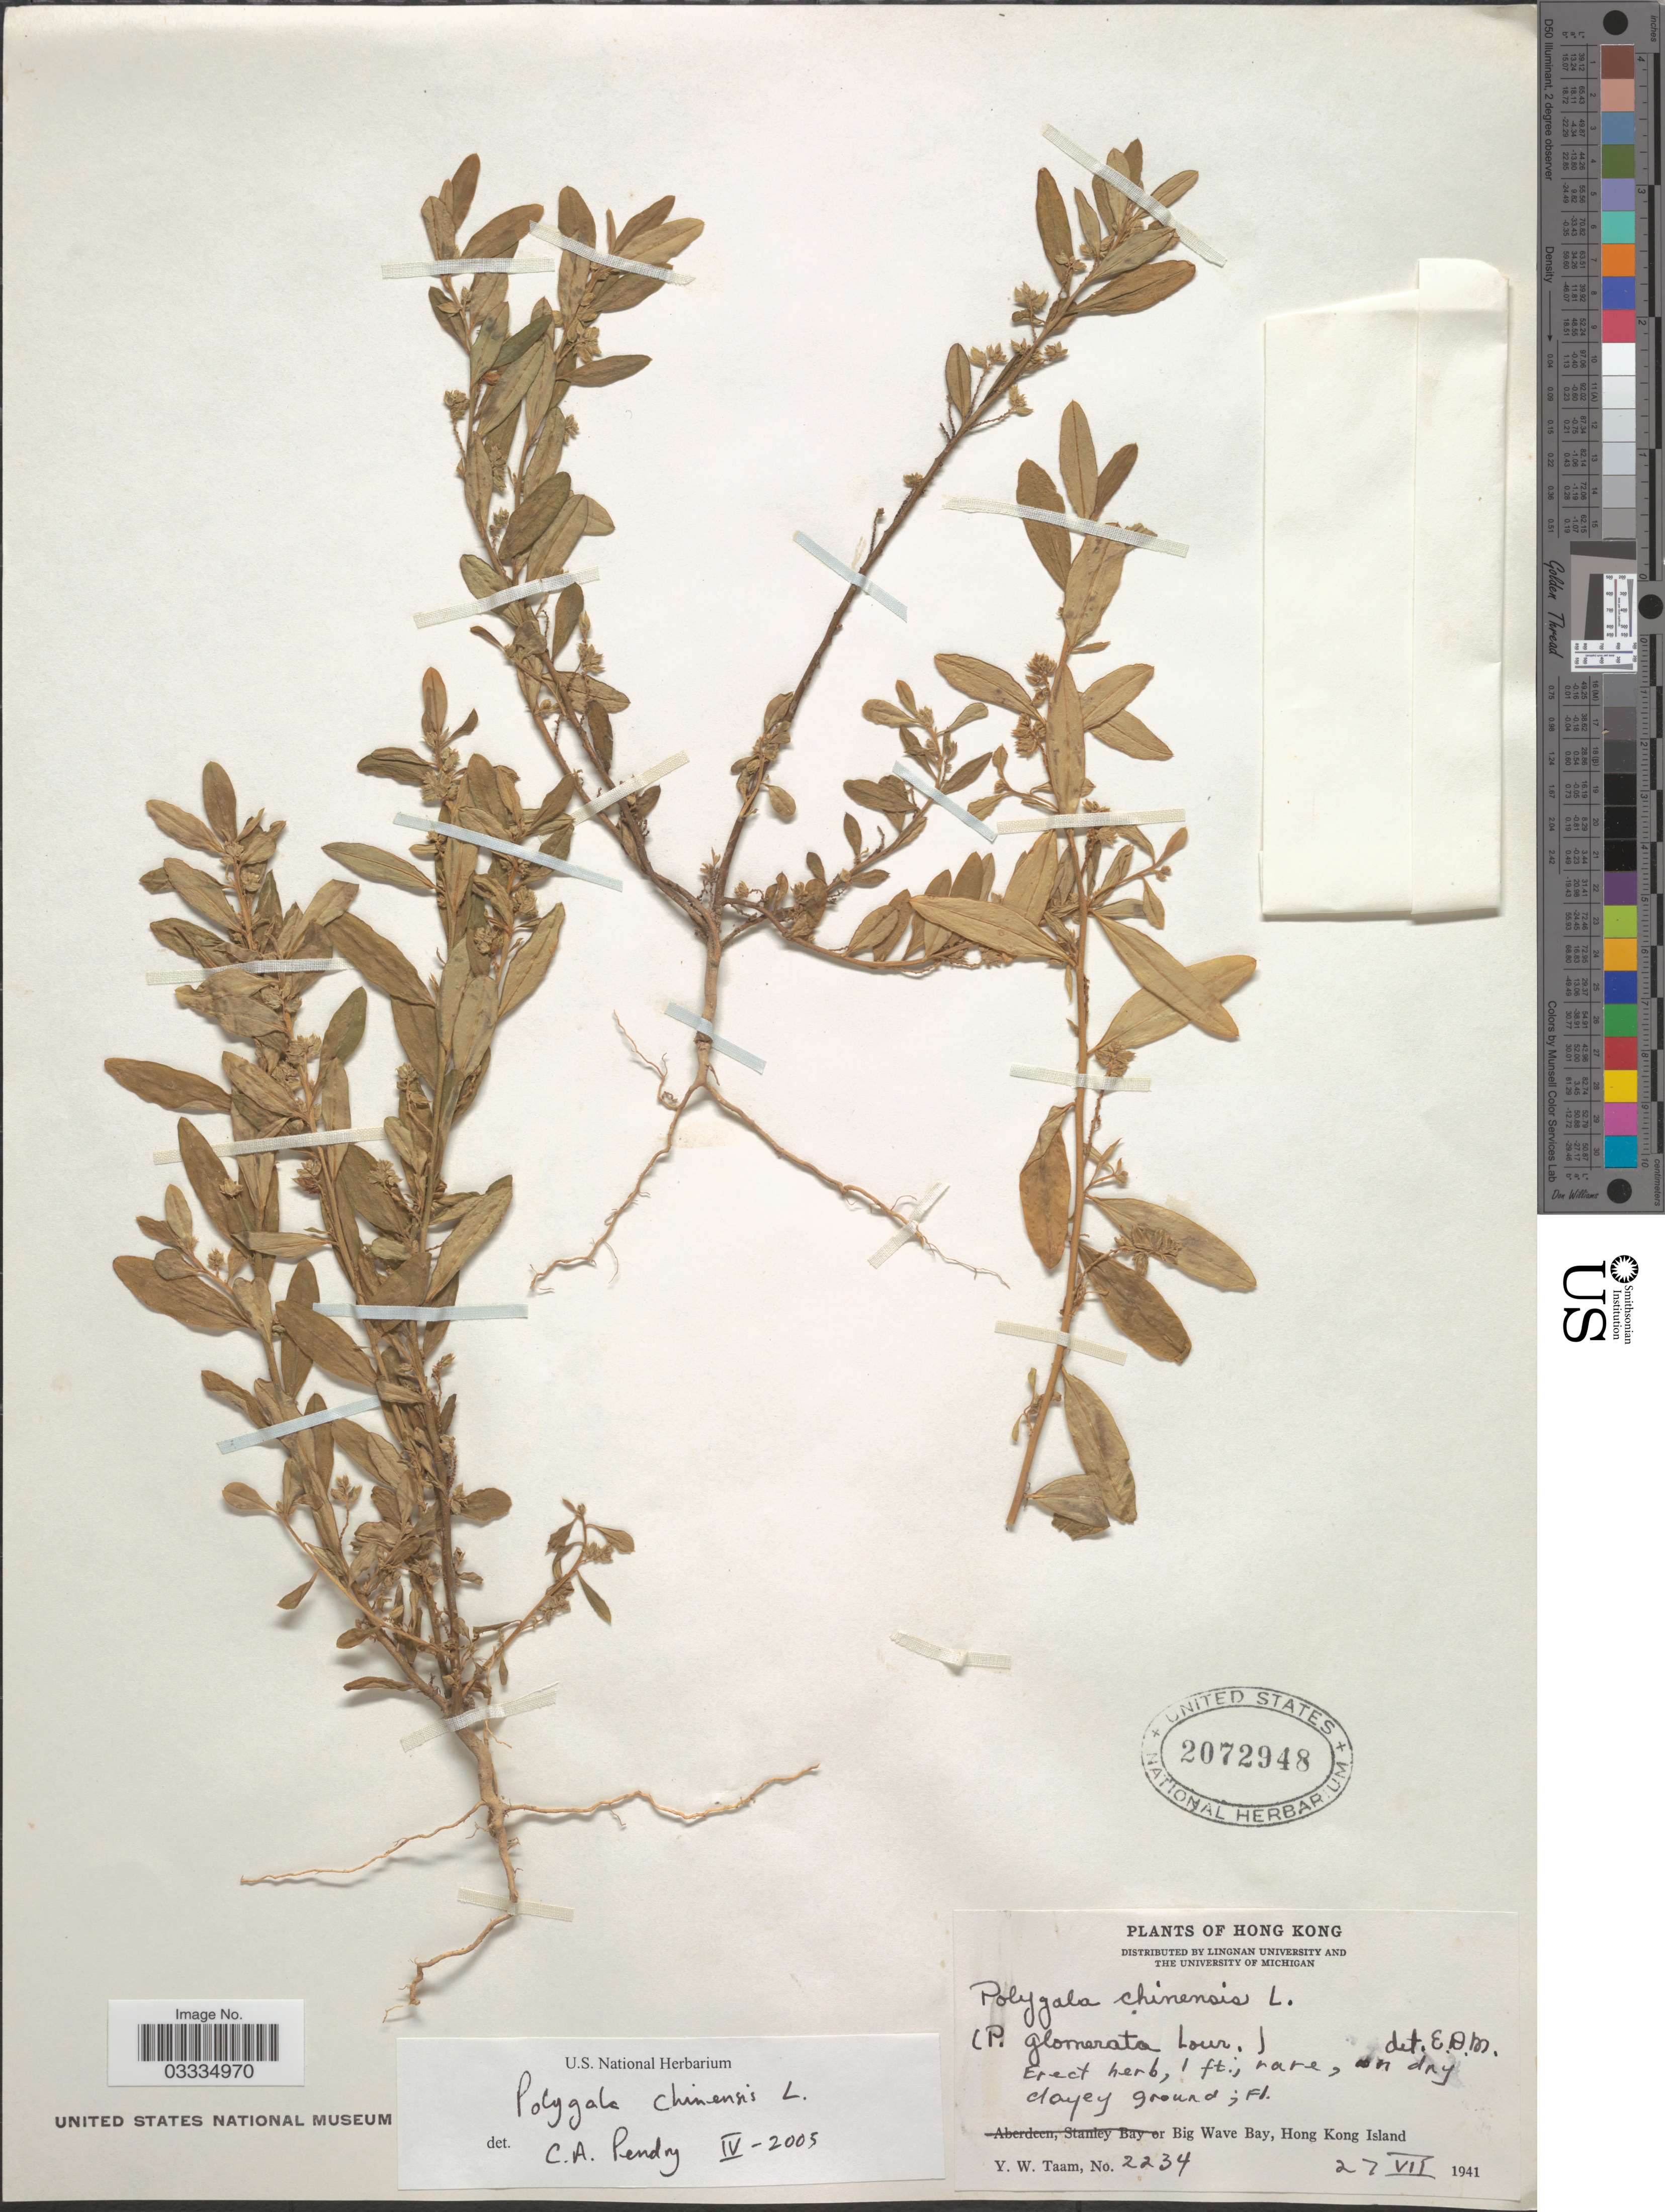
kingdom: Plantae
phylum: Tracheophyta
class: Magnoliopsida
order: Fabales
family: Polygalaceae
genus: Polygala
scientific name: Polygala chinensis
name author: L.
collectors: Y. W. Taam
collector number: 2234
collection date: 1941-07-27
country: China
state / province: Hong Kong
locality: Big Wave Bay, Hong Kong Island.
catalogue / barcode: US 2072948